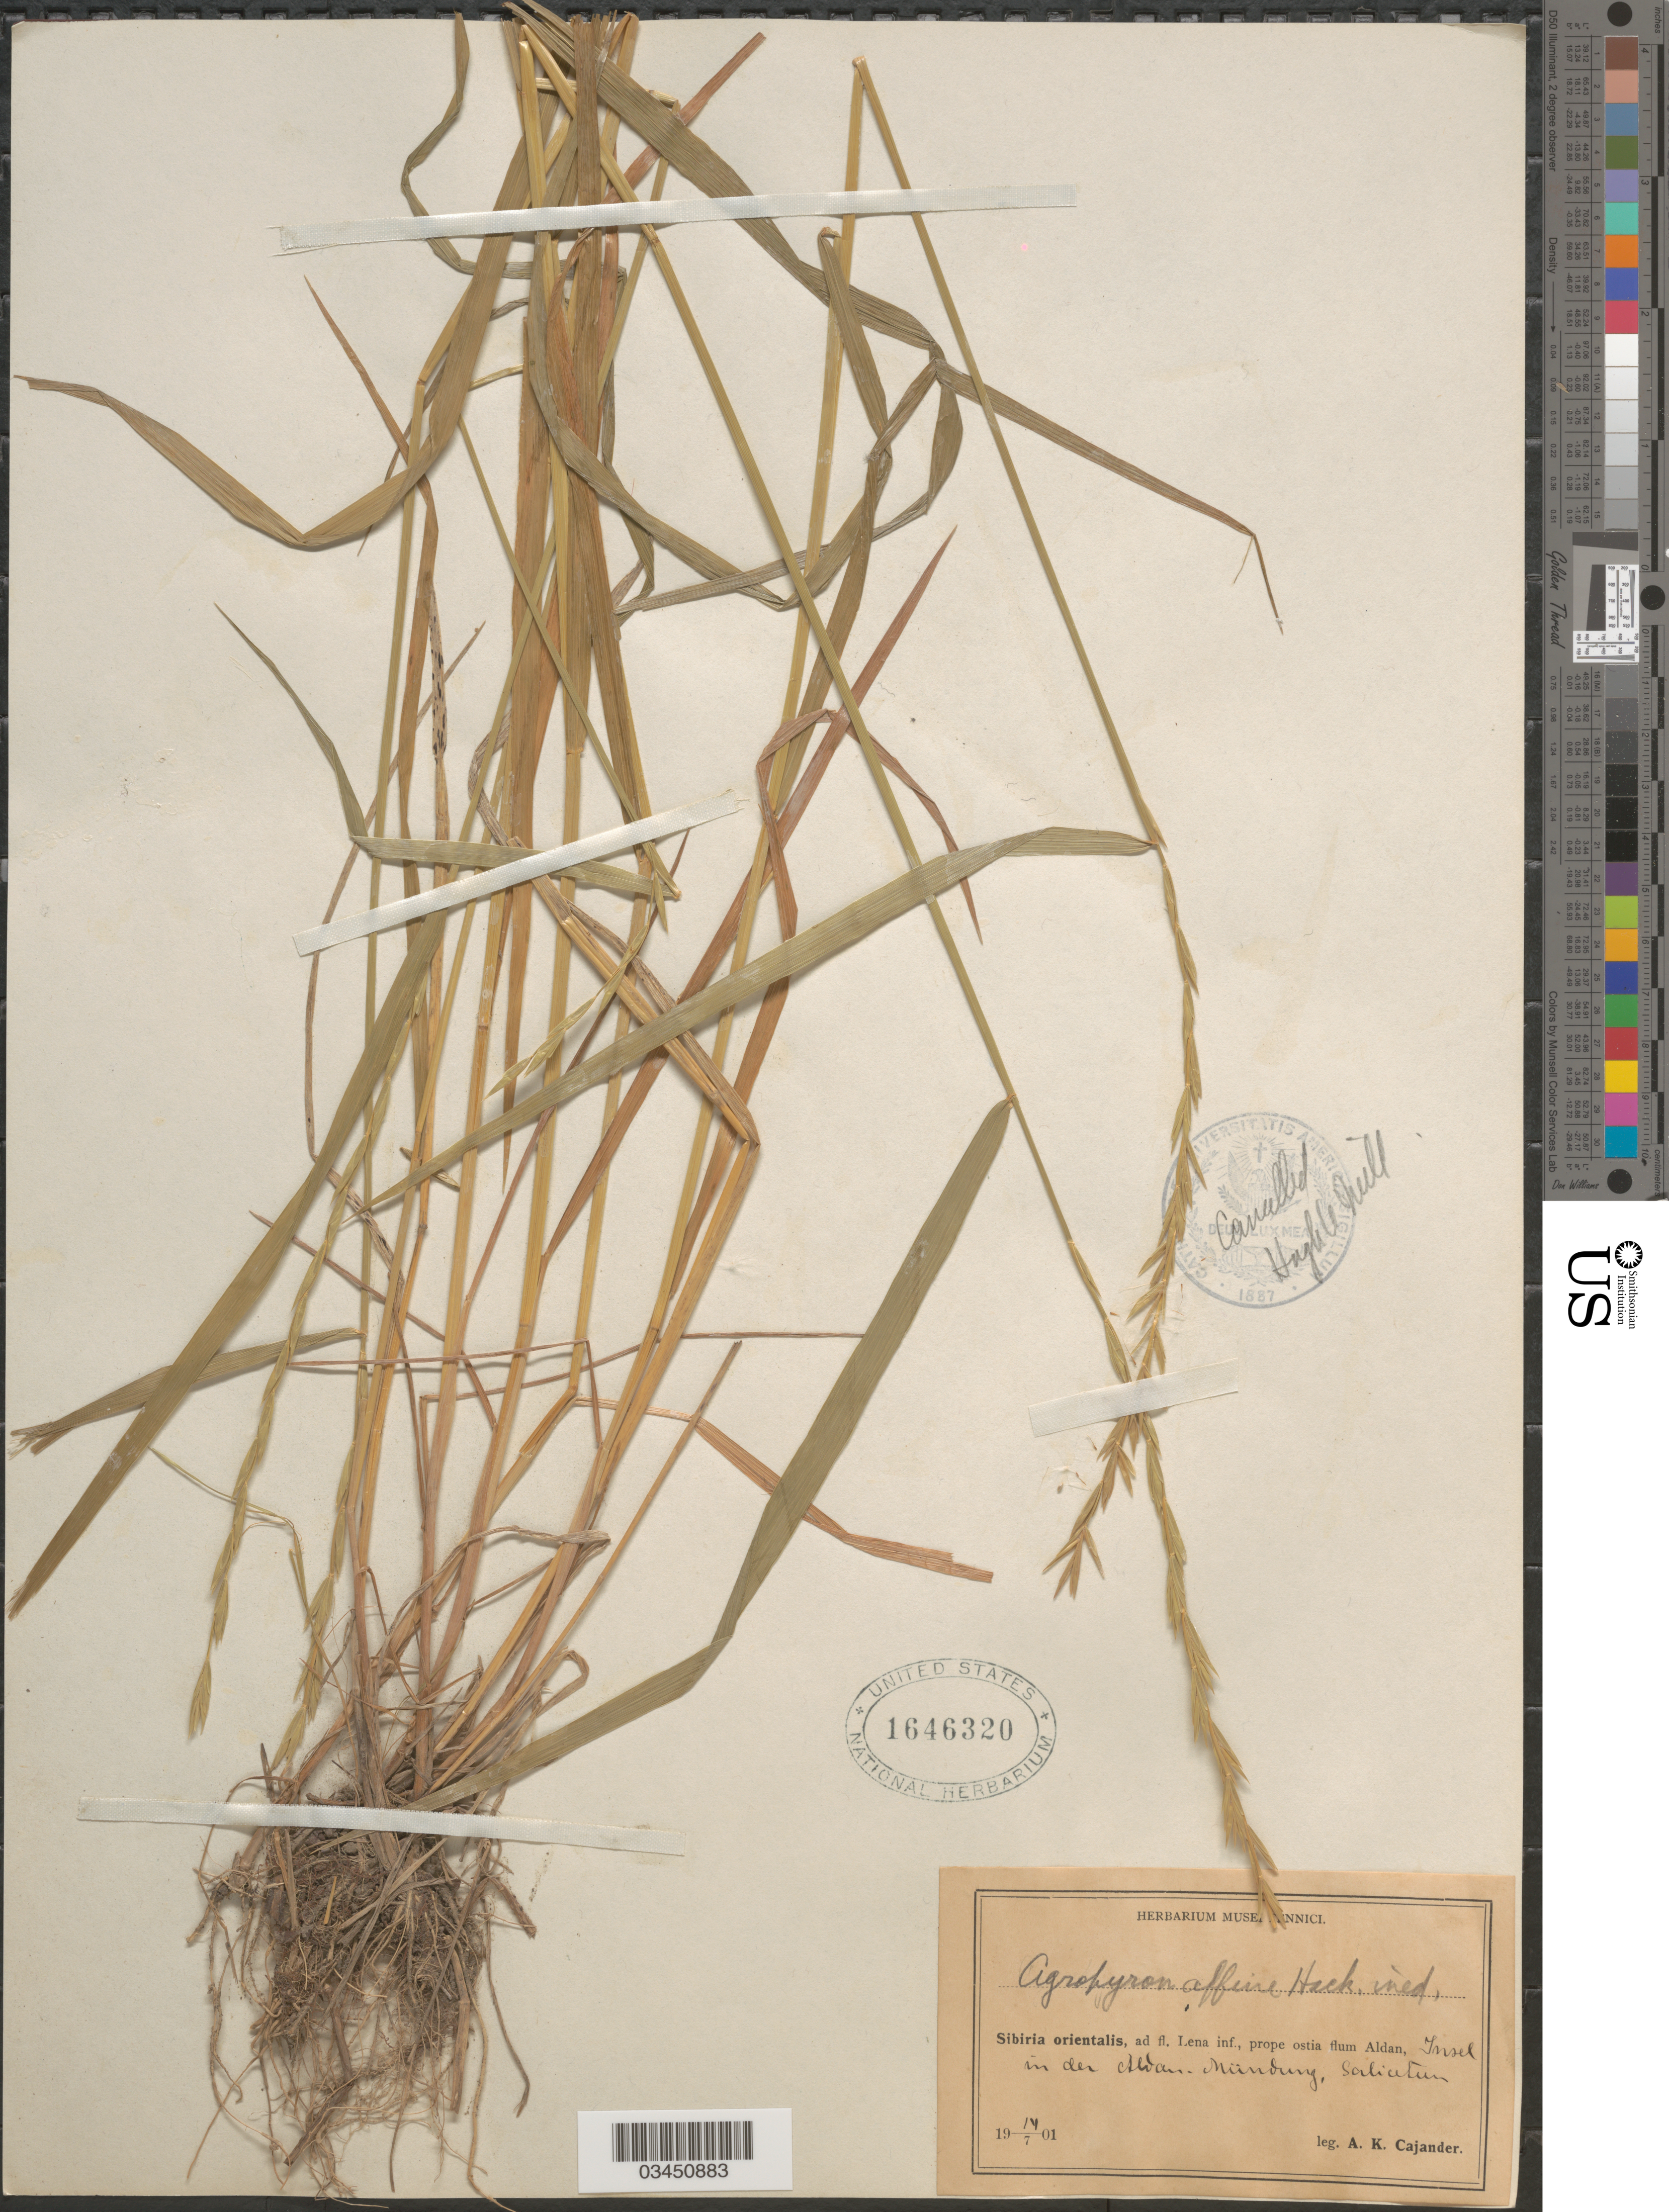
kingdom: Plantae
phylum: Tracheophyta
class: Liliopsida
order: Poales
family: Poaceae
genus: Elymus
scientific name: Elymus sp.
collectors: A. Cajander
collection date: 1901-07-14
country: Russian Federation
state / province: Sakha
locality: Sibiria orientalis, ad fl. Lena inf., prope ostia flum Aldan, Insel in der Aldan-Mündug Salicetum.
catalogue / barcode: US 1646320